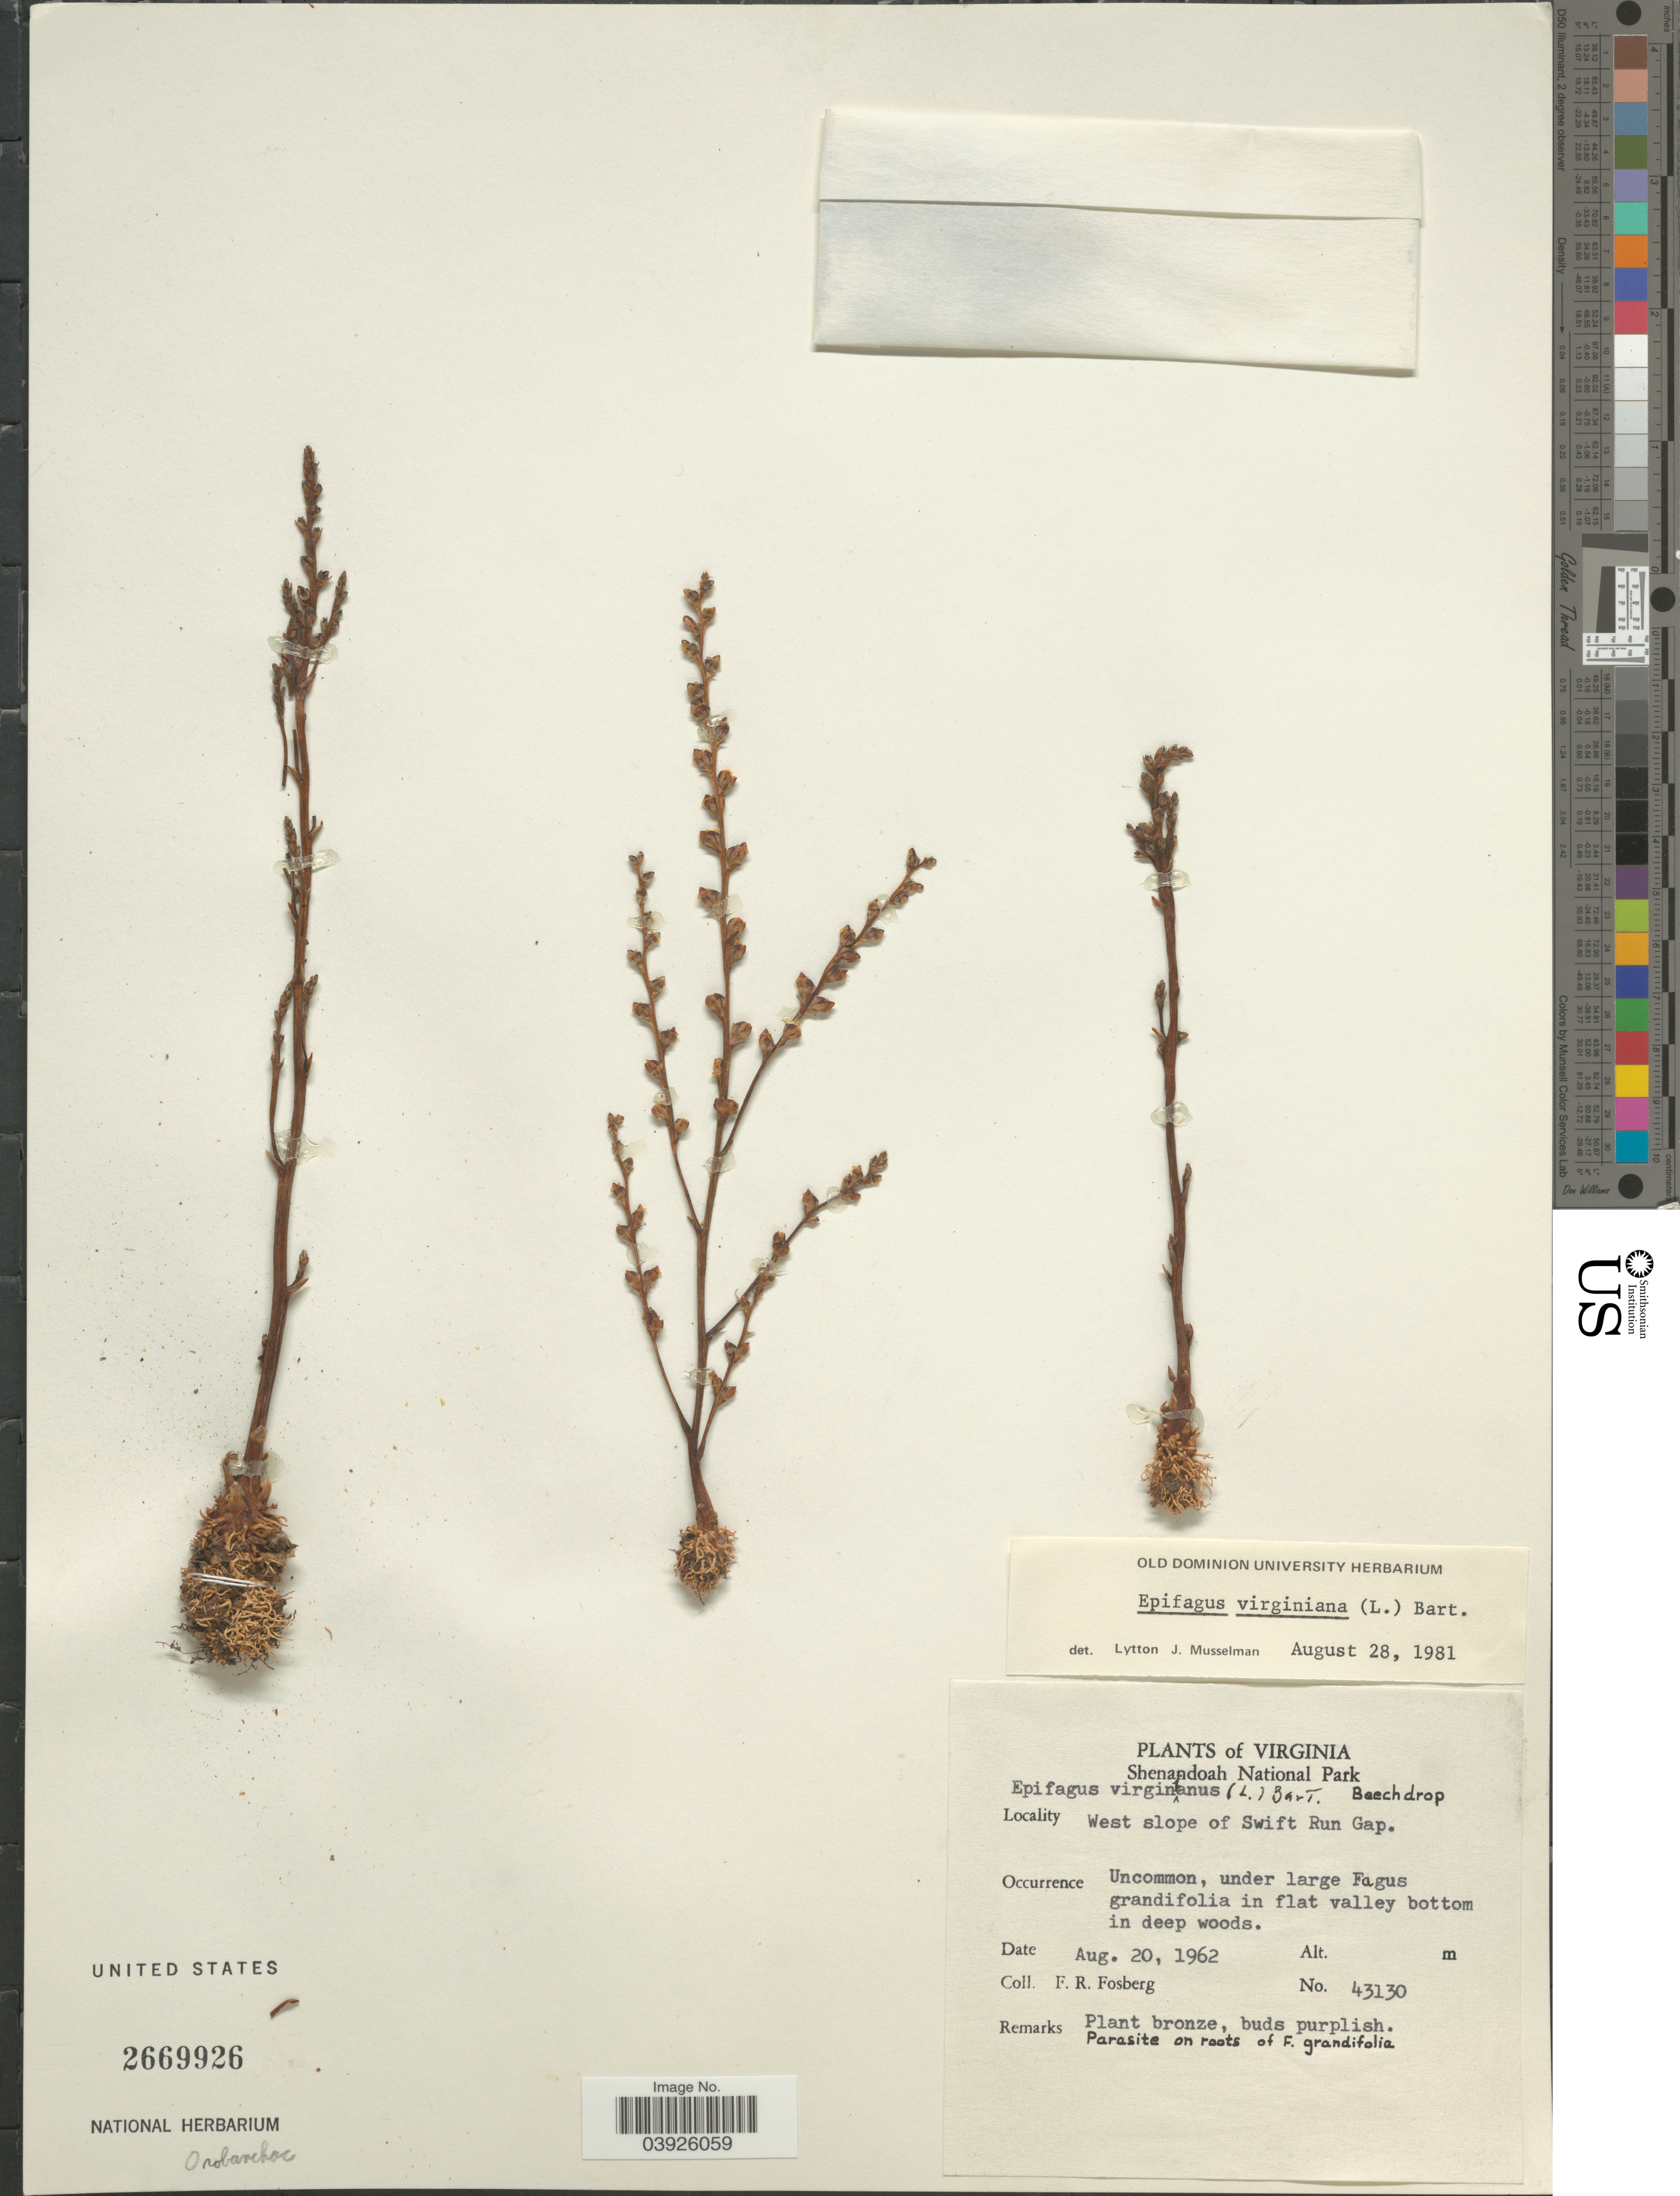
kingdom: Plantae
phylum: Tracheophyta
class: Magnoliopsida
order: Lamiales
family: Orobanchaceae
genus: Epifagus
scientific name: Epifagus virginiana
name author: (L.) W.P.C. Barton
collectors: F. R. Fosberg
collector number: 43130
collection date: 1962-08-20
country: United States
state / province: Virginia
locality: Shenandoah National Park. West slope of Swift Run Gap.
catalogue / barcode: US 2669926